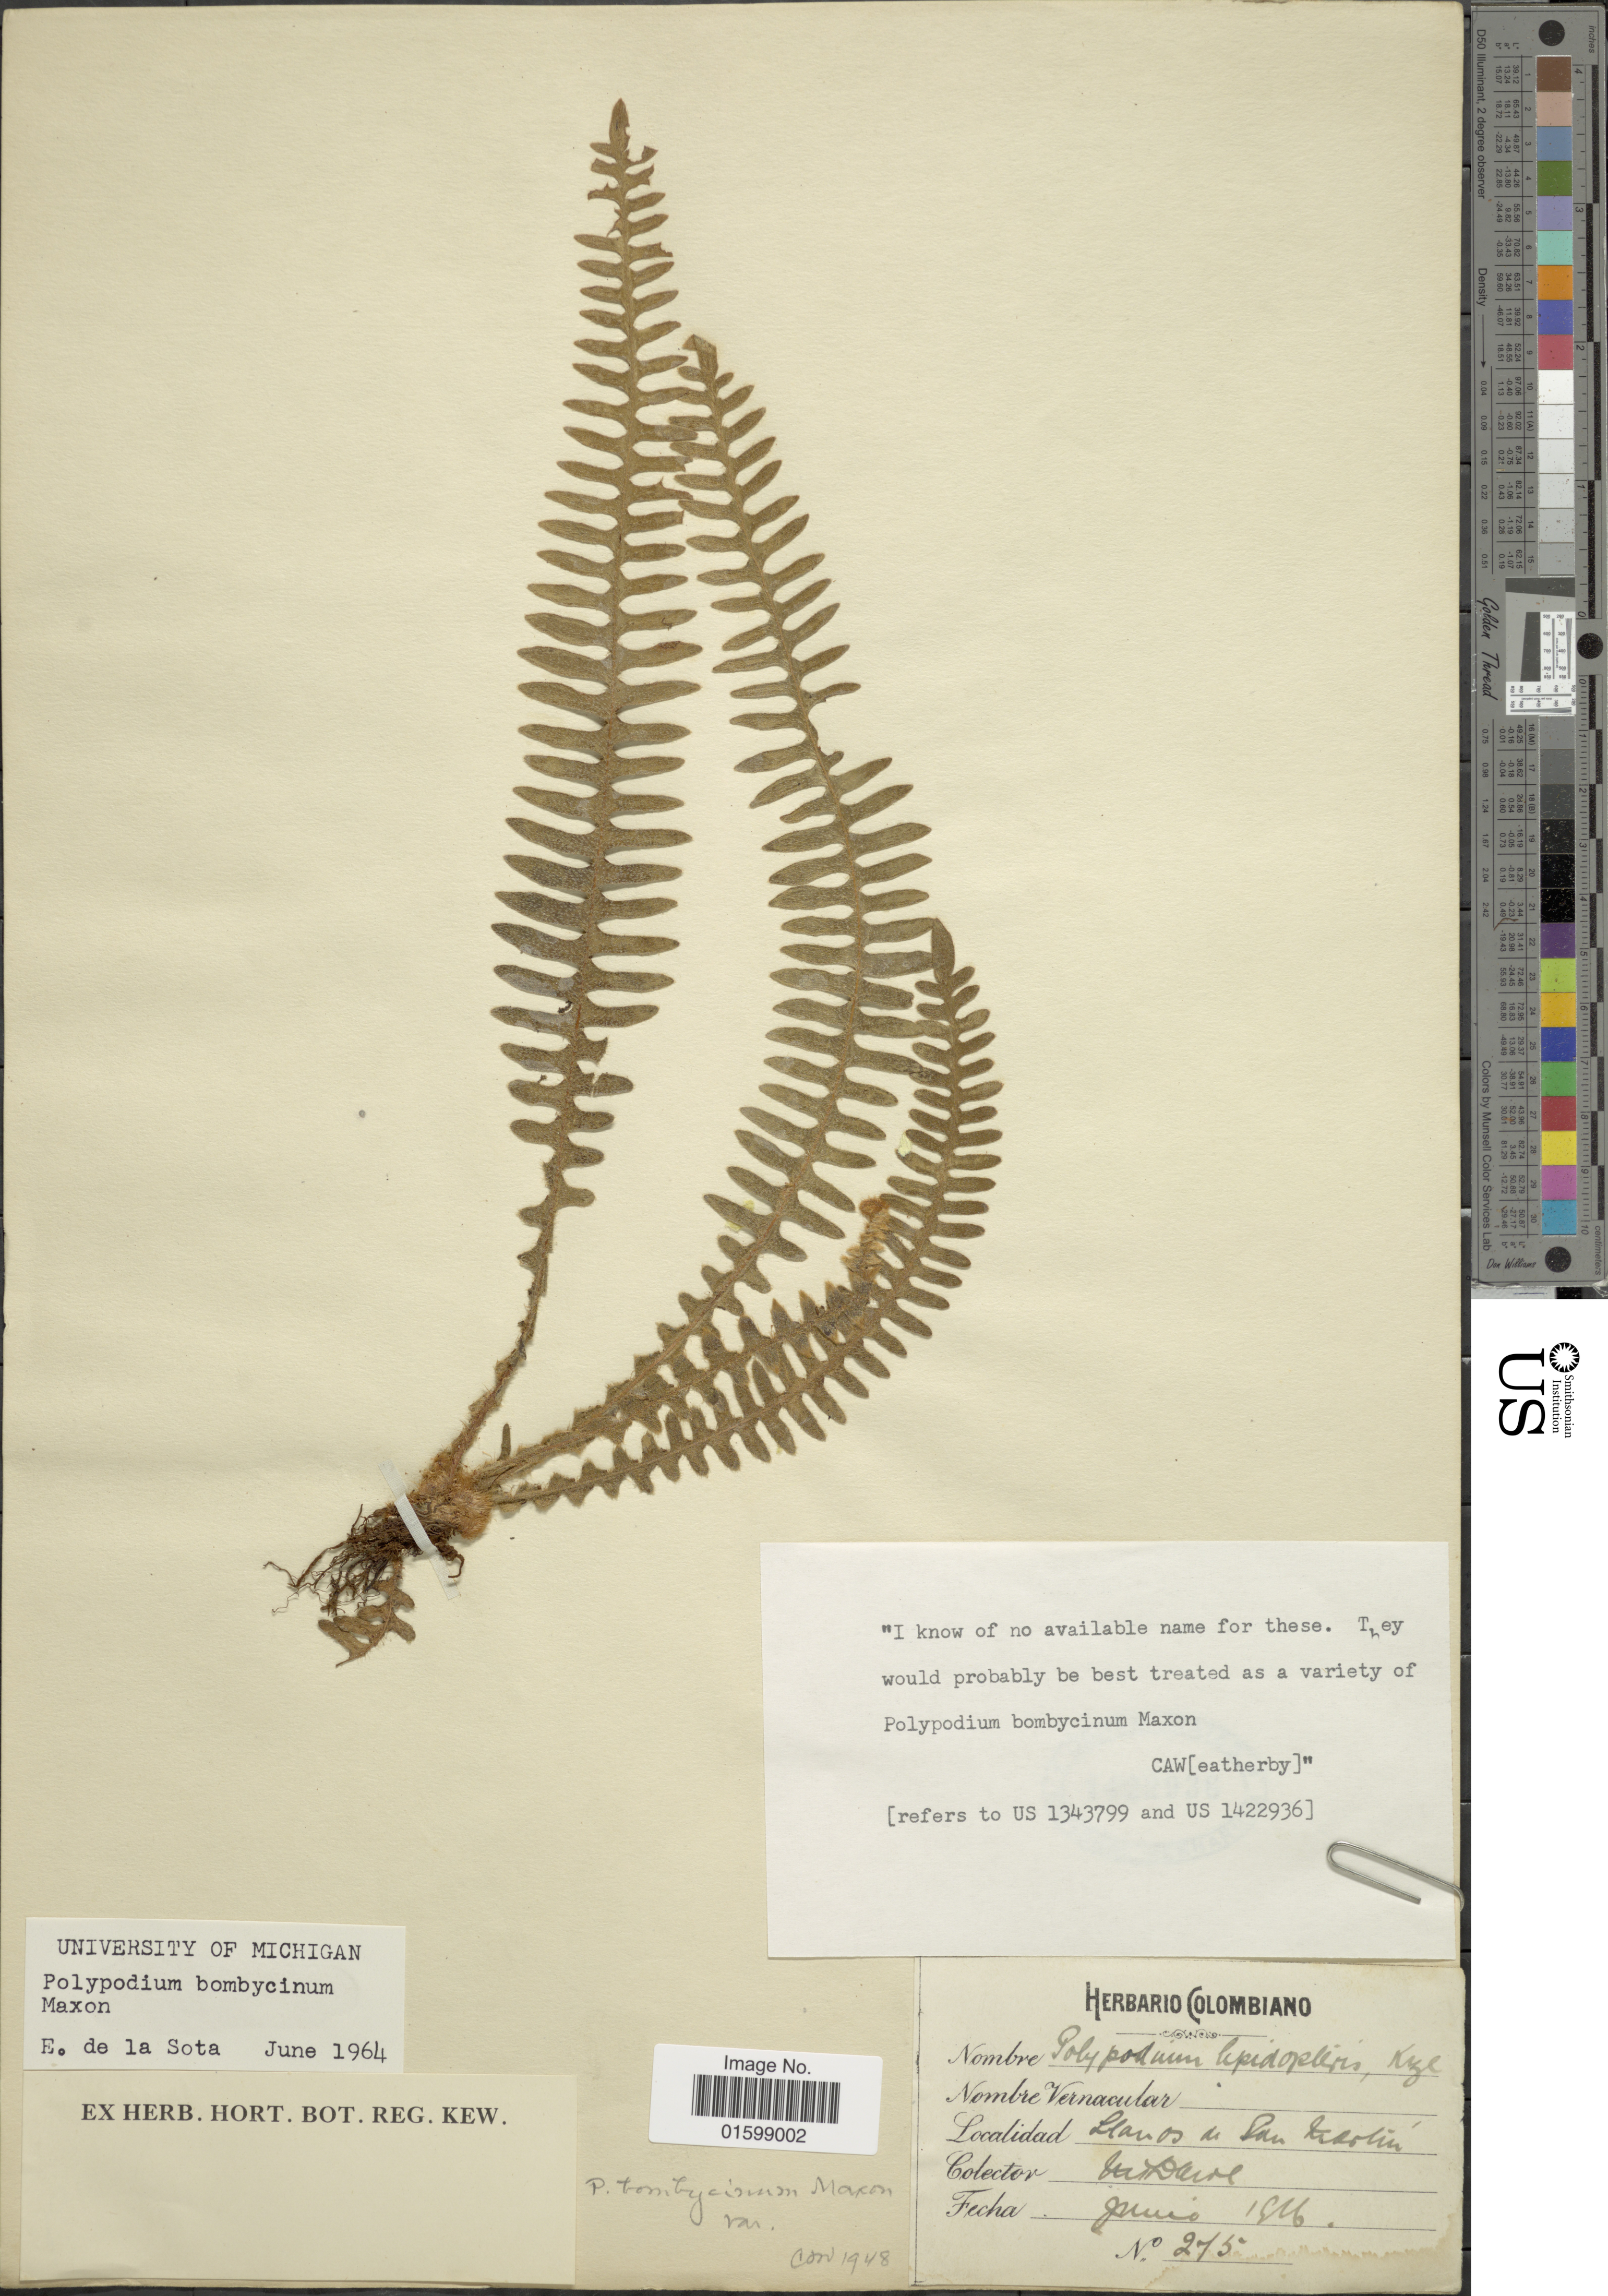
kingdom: Plantae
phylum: Tracheophyta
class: Polypodiopsida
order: Polypodiales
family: Polypodiaceae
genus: Pleopeltis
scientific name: Pleopeltis bombycina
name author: (Maxon) A.R. Sm.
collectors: M. T. Dawe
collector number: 275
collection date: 1916-06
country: Colombia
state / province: Meta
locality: Llanos de San Martín